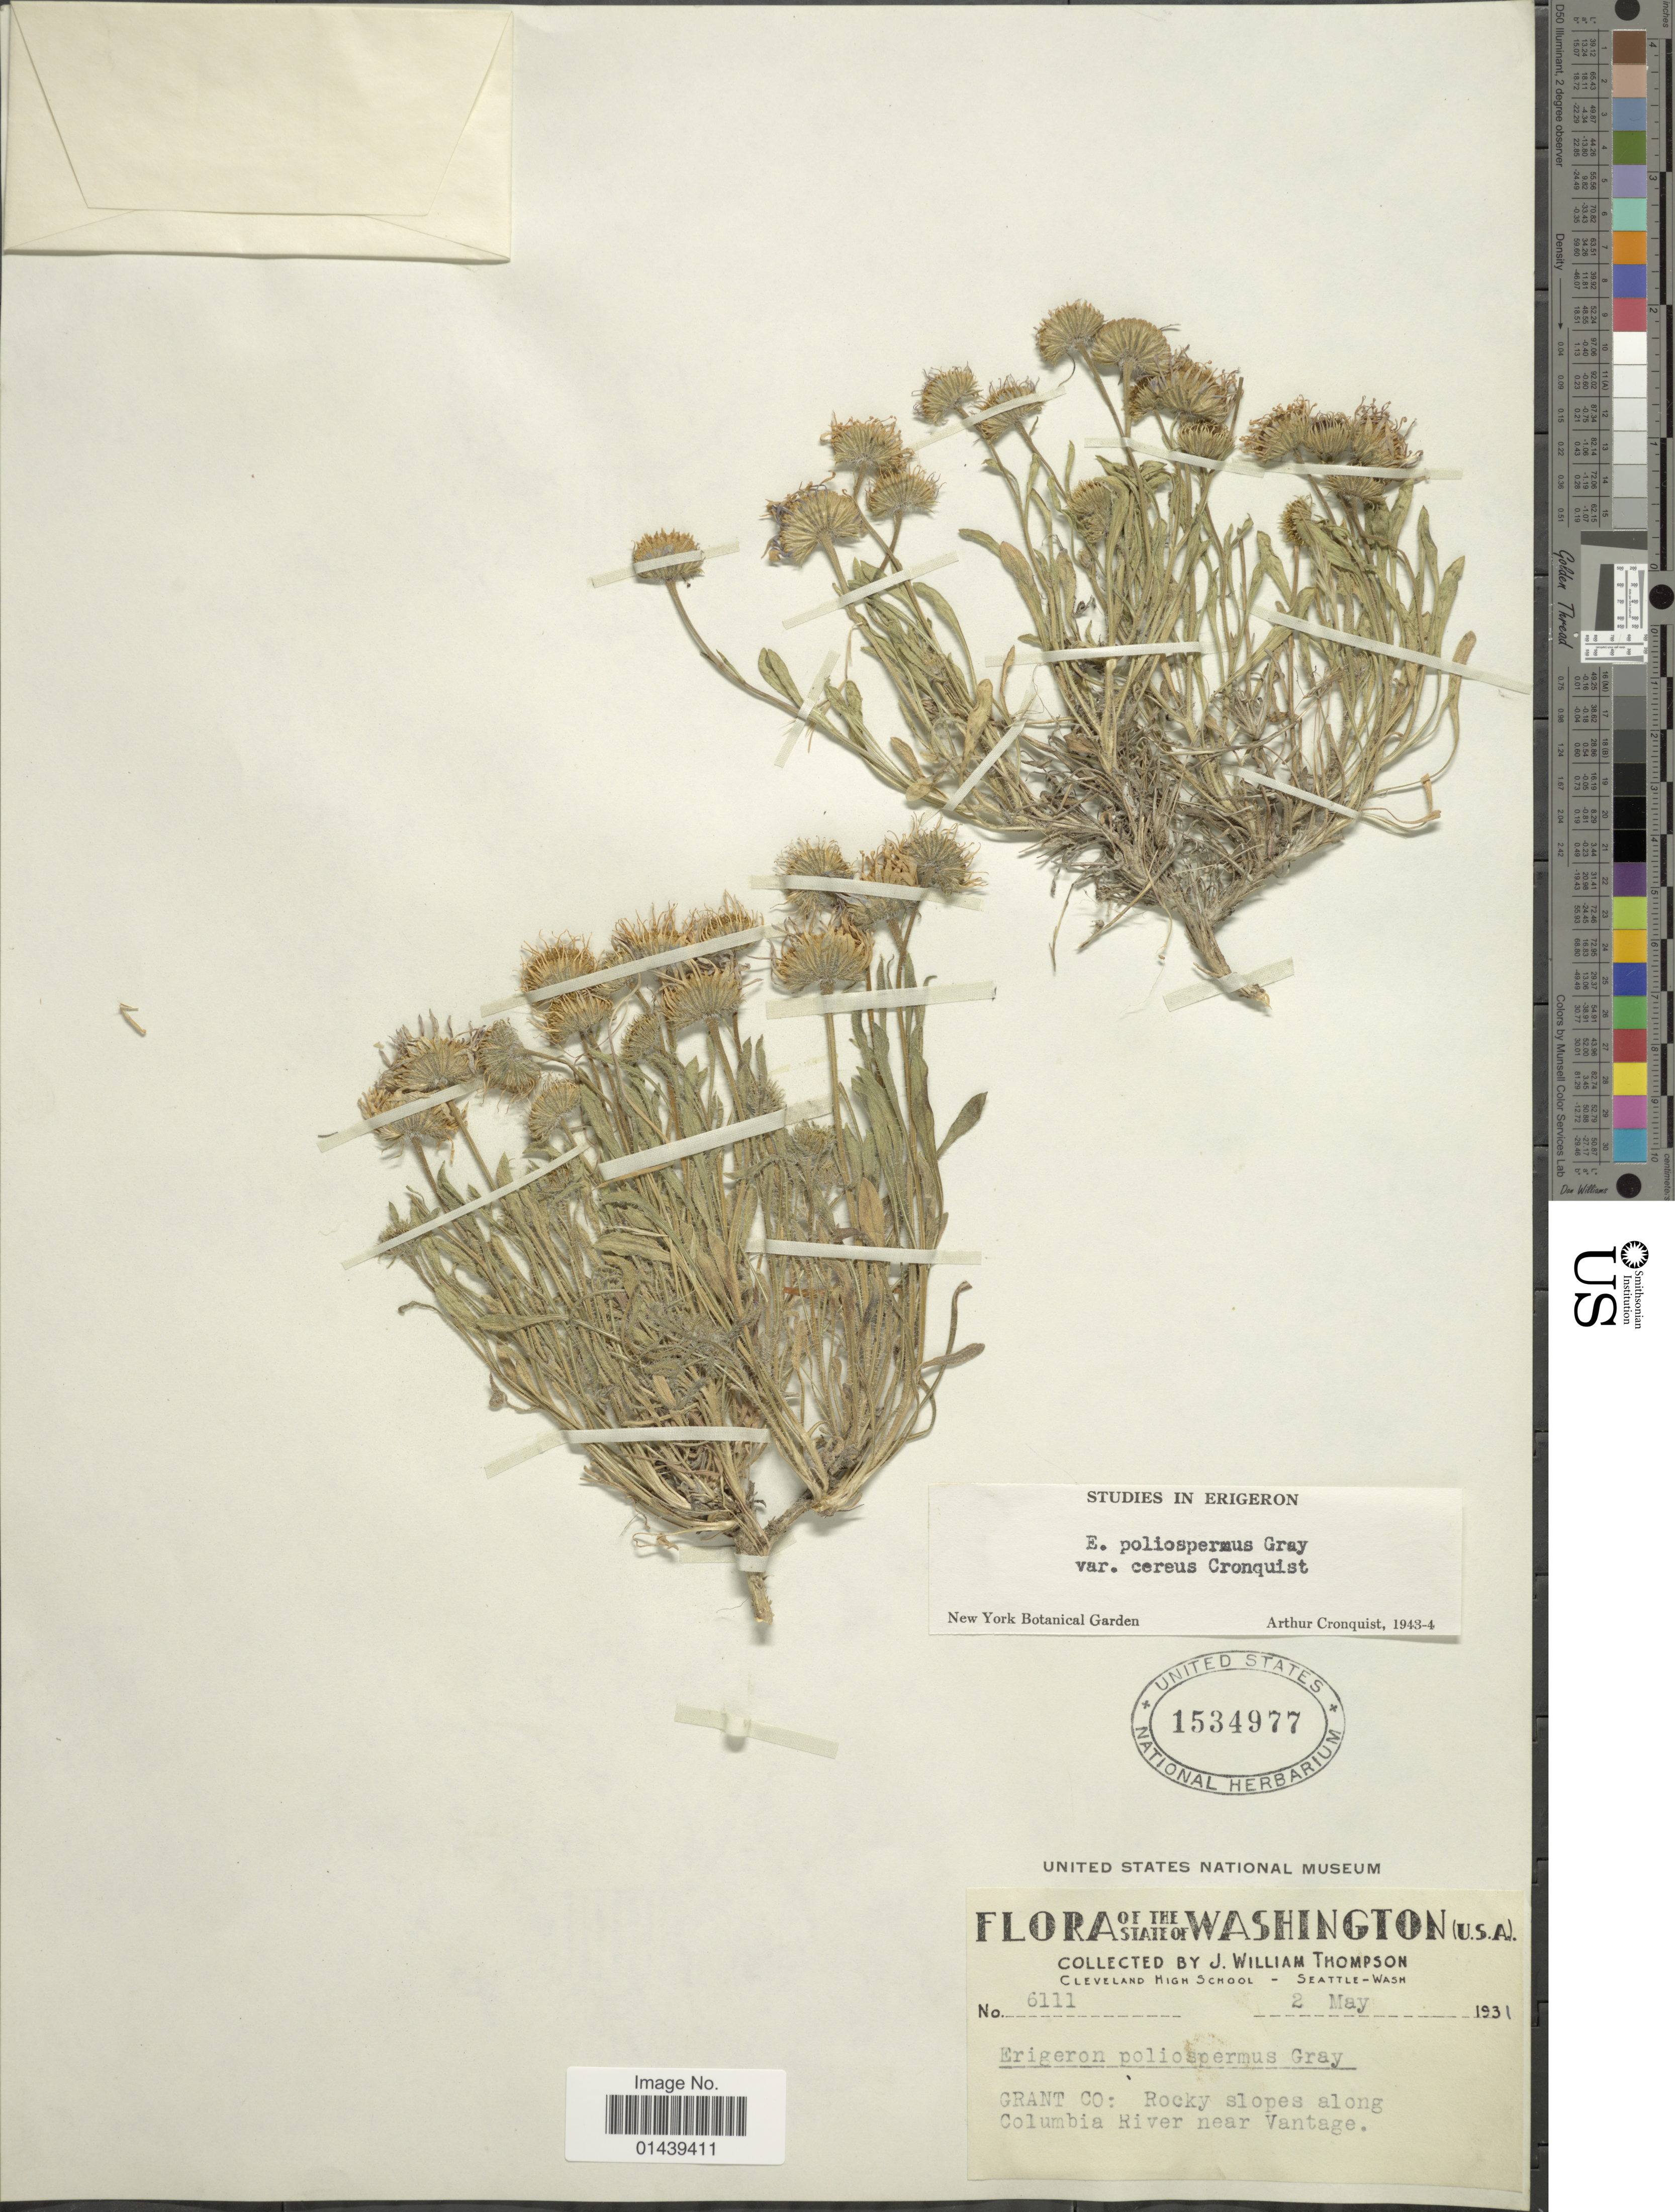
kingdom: Plantae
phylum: Tracheophyta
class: Magnoliopsida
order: Asterales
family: Asteraceae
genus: Erigeron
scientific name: Erigeron poliospermus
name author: A. Gray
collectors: J. W. Thompson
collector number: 6111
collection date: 1931-05-02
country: United States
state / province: Washington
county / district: Grant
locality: Grant Co: along Columbia River near Vantage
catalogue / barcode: US 1534977